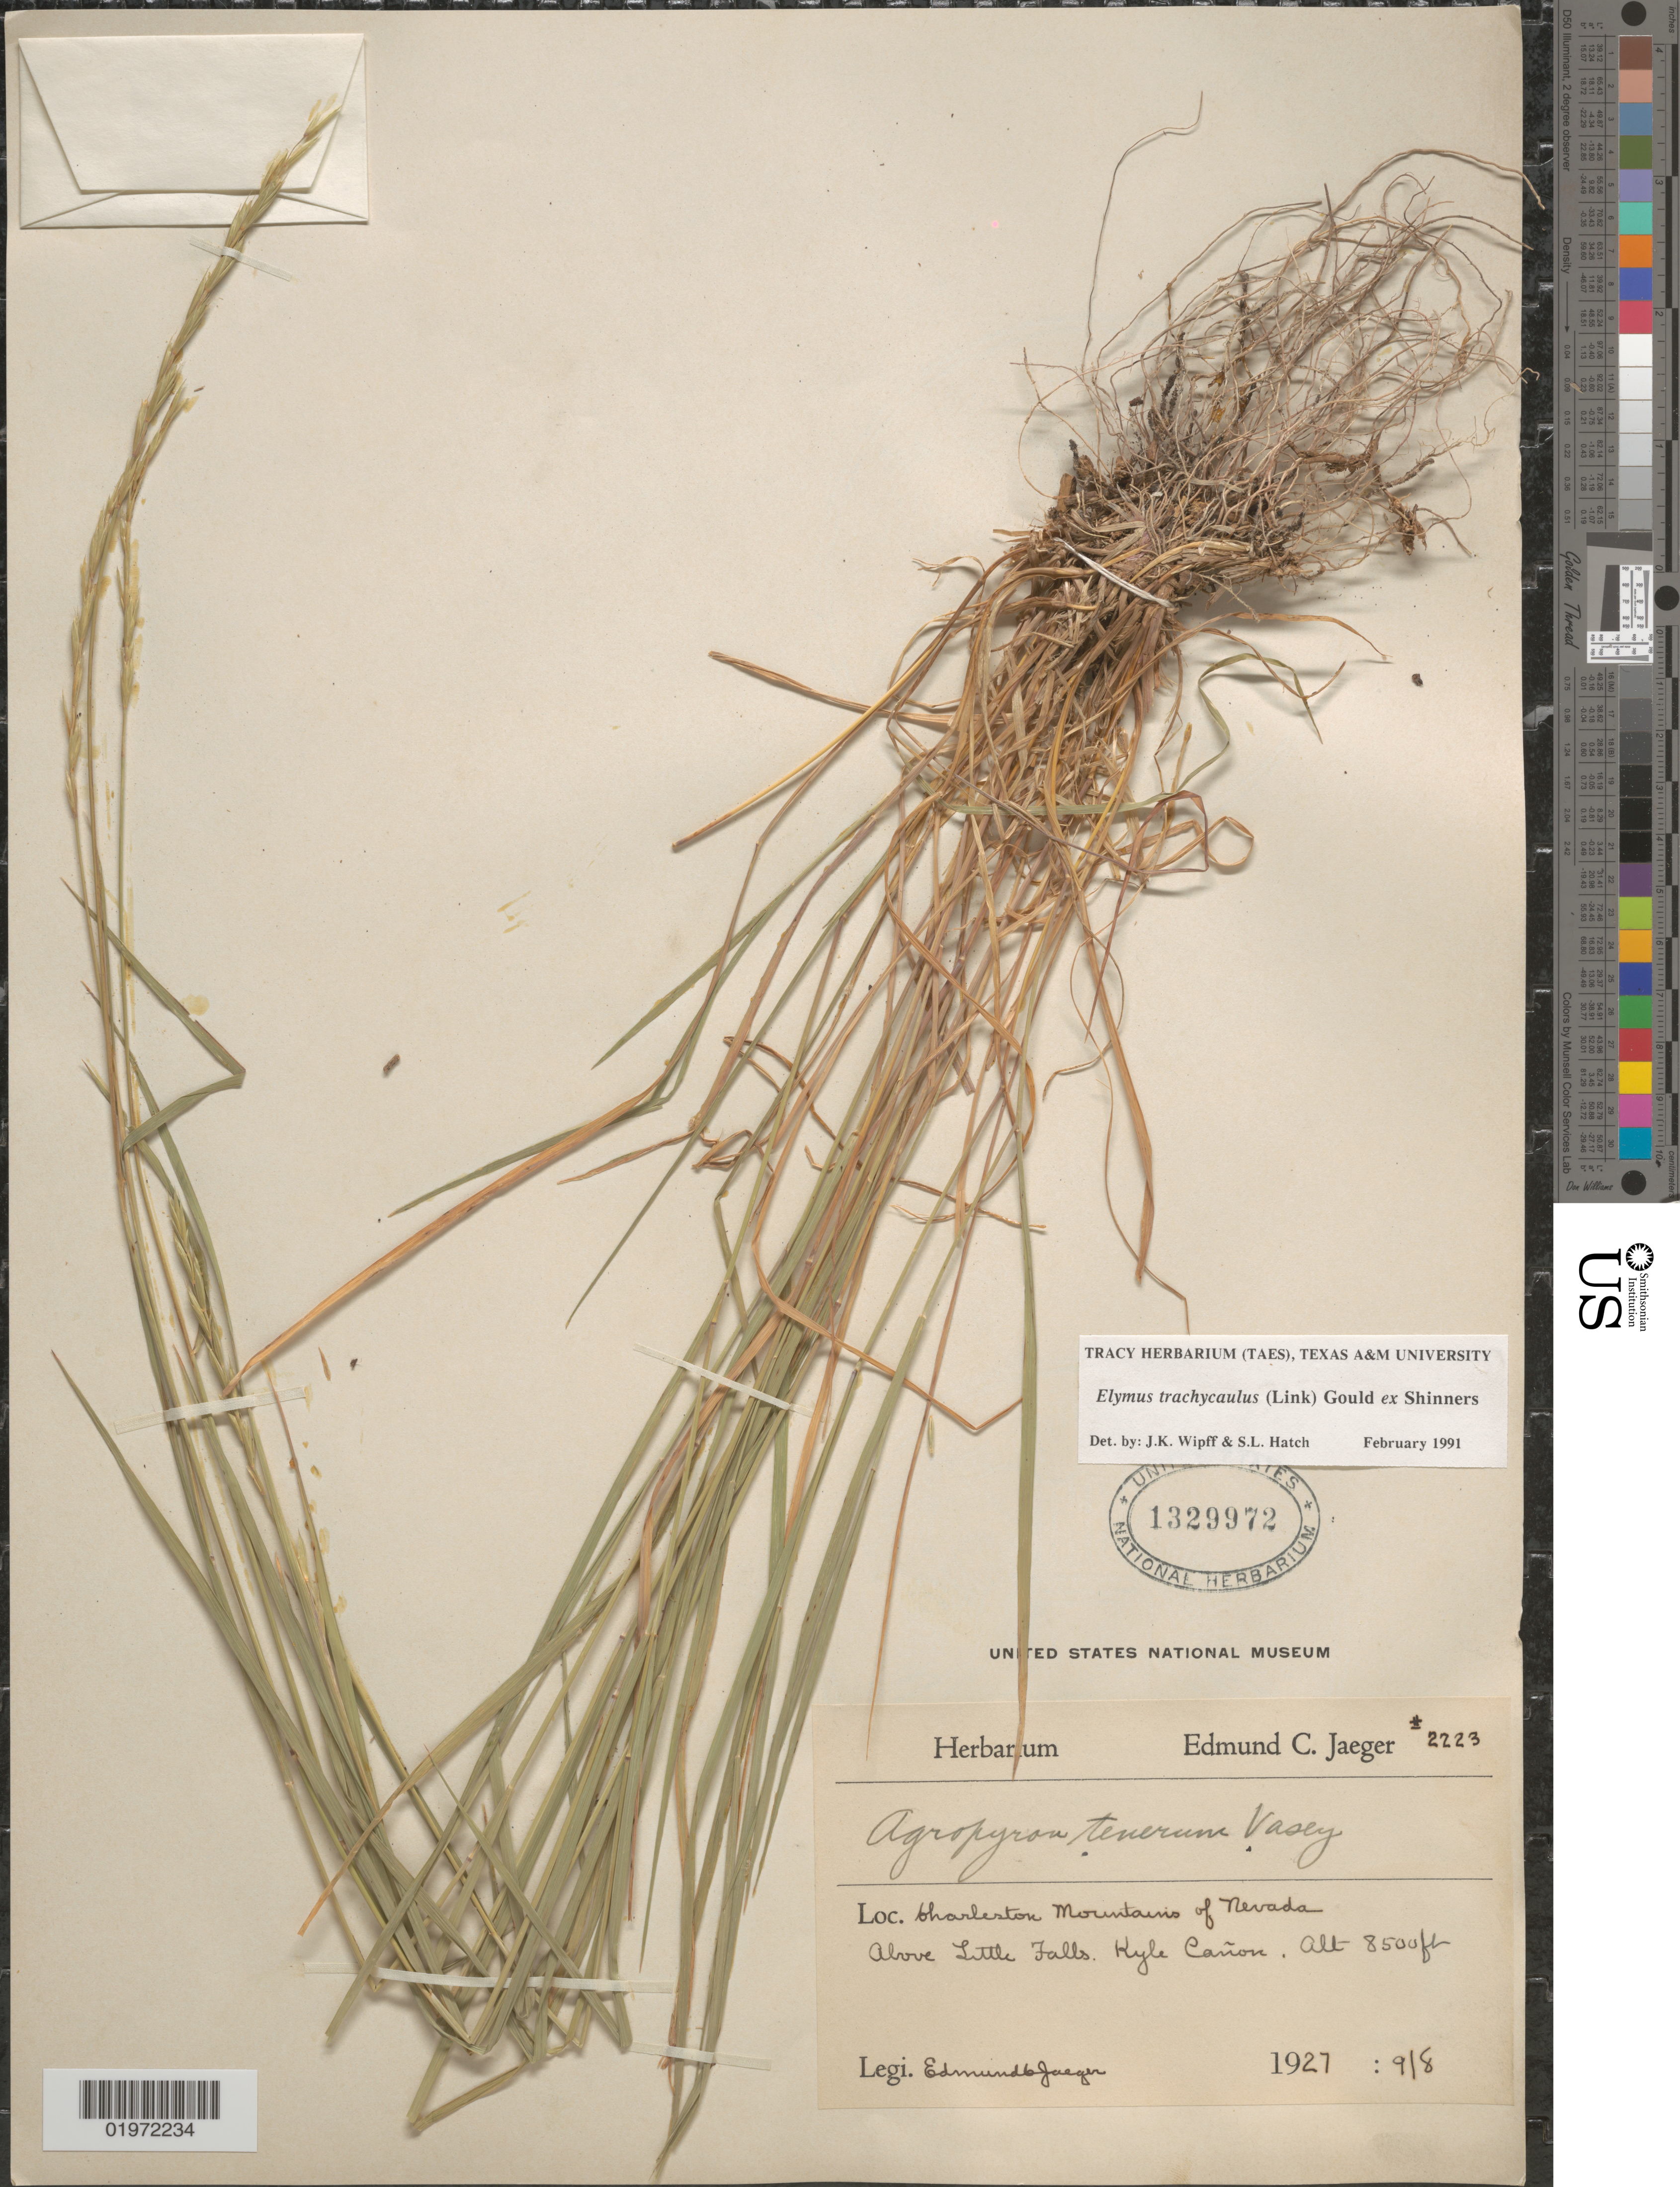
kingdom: Plantae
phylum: Tracheophyta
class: Liliopsida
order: Poales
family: Poaceae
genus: Elymus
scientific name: Elymus trachycaulus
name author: (Link) Gould ex Shinners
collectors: E. Jaeger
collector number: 2223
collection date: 1927-09-08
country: United States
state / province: Nevada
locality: Charleston Mountains of Nevada. Above Little Falls. Kyle Cañon.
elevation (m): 2591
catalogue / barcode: US 1329972